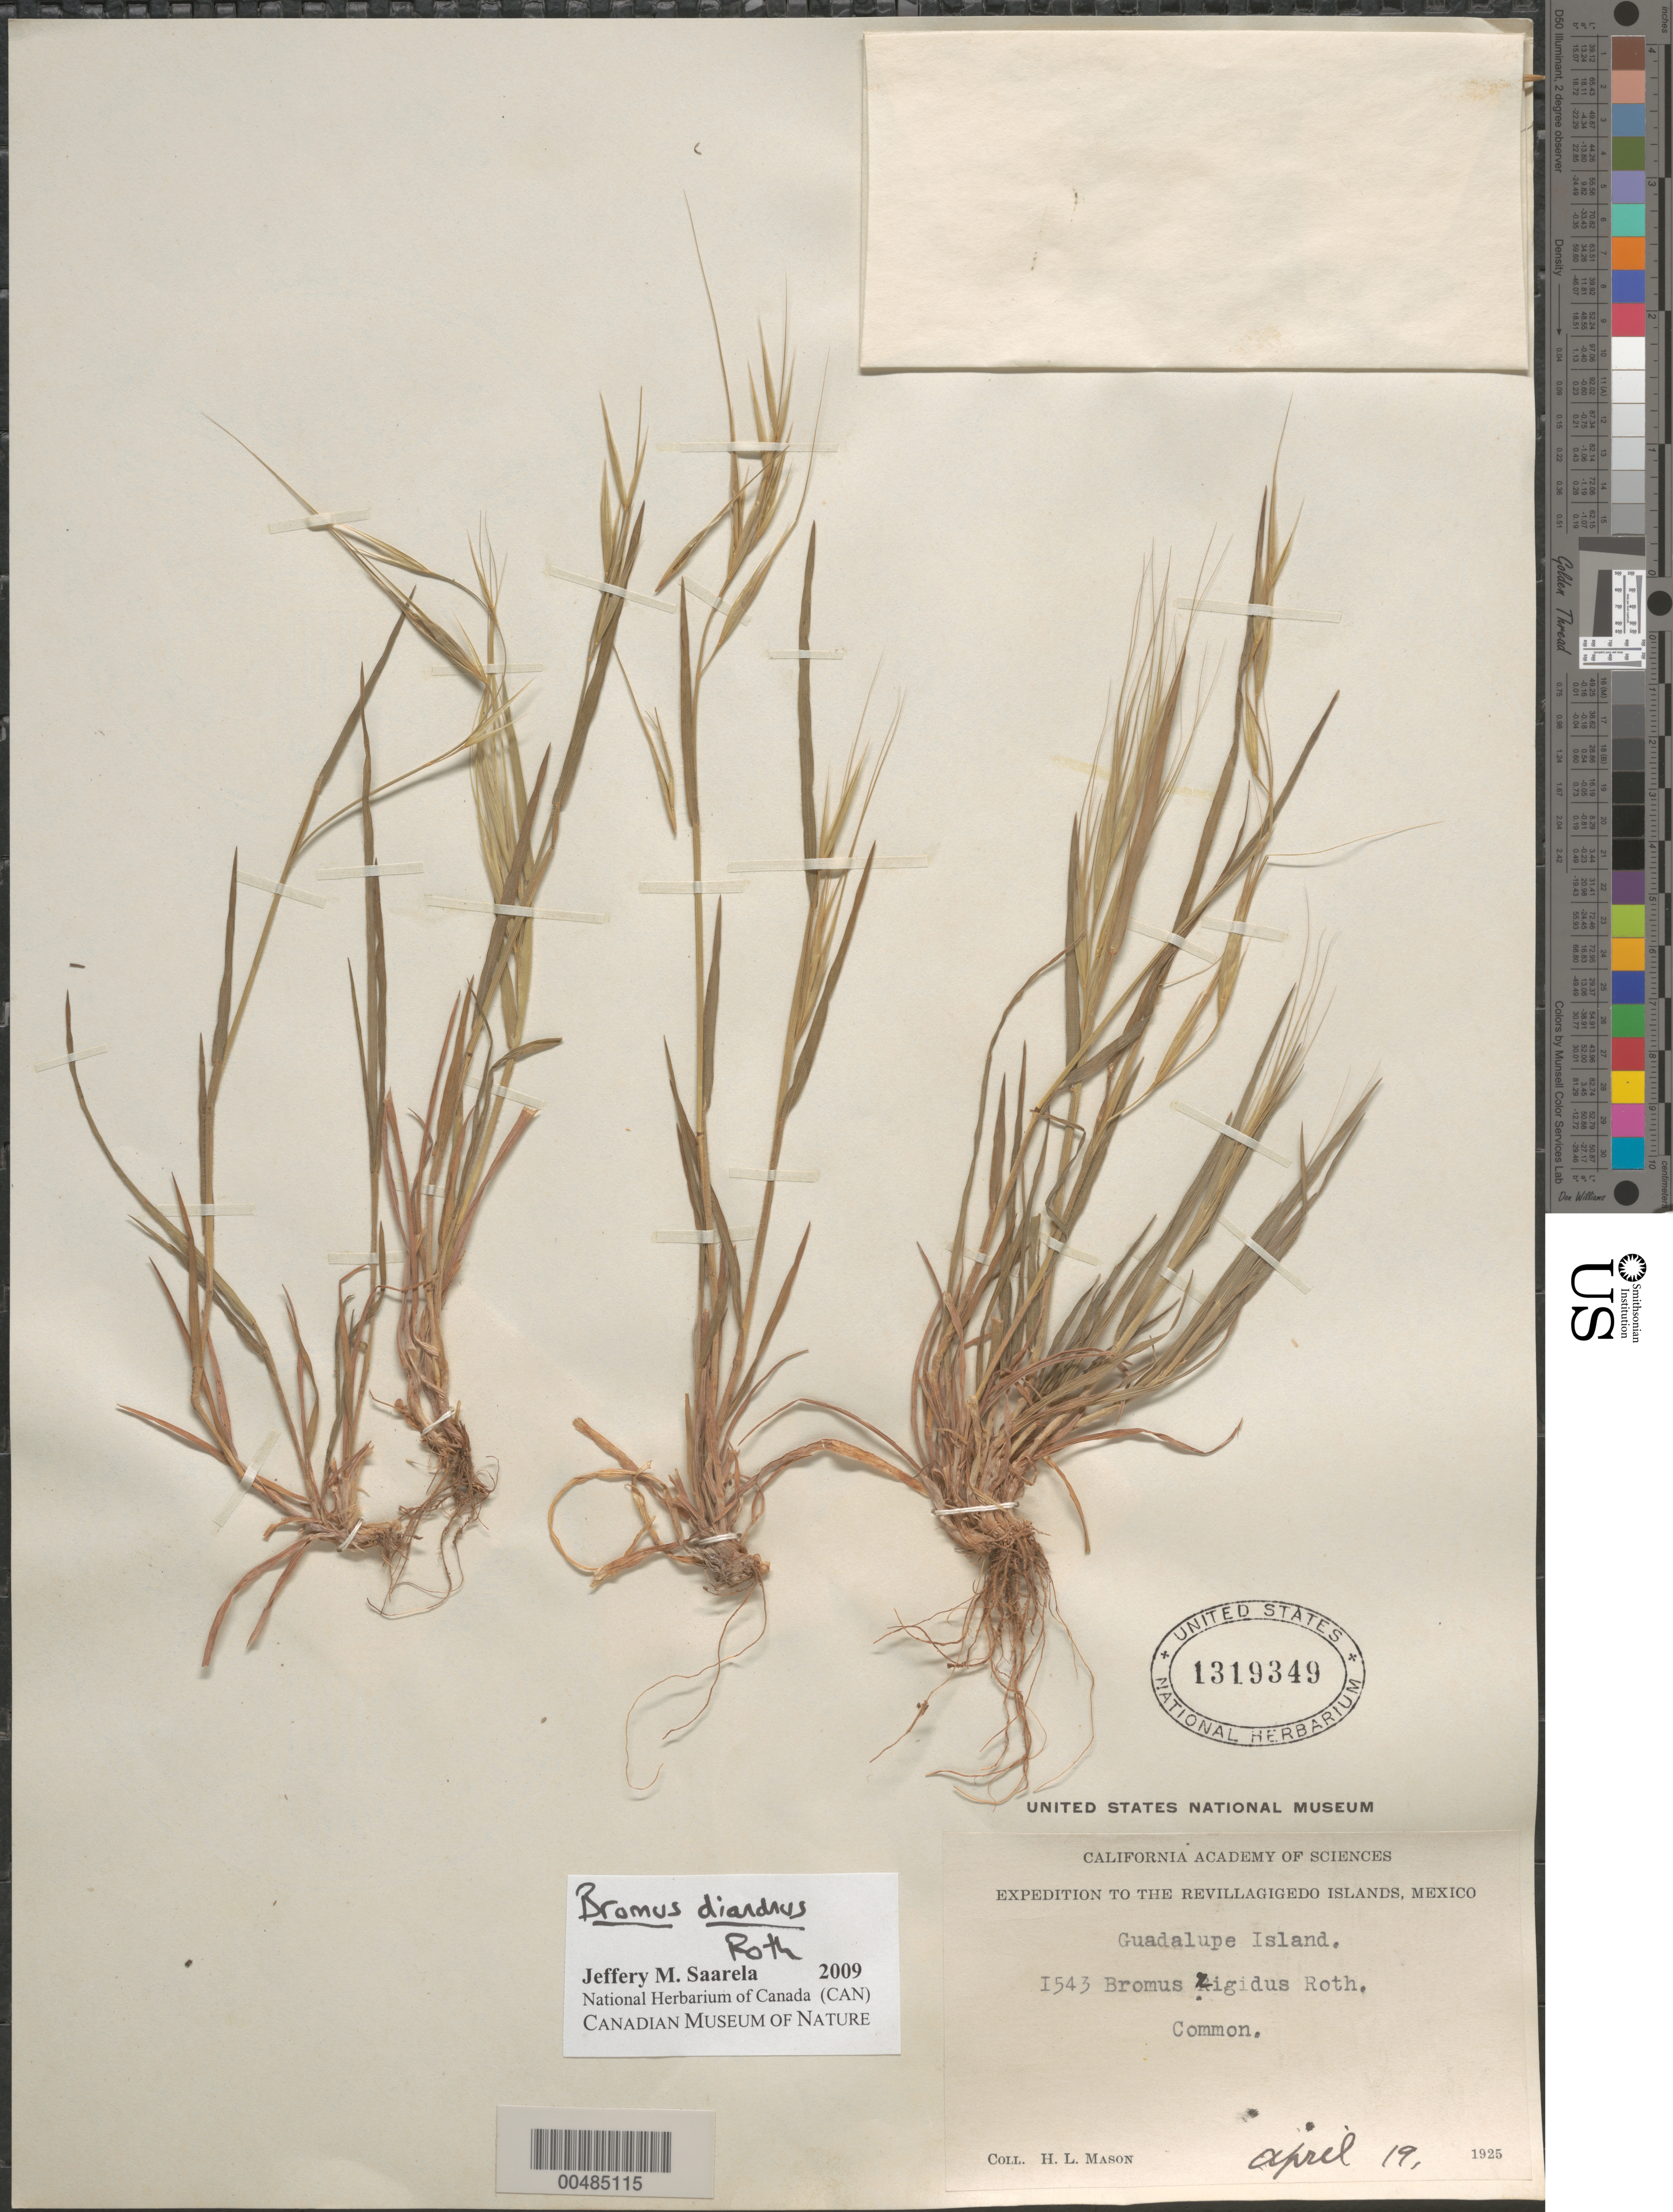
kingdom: Plantae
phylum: Tracheophyta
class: Liliopsida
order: Poales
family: Poaceae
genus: Bromus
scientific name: Bromus diandrus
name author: Roth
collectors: H. L. Mason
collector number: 1543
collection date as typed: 19 Apr 1925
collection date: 1925-04-19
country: Mexico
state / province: Colima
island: Guadalupe Island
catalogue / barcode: US 1319349